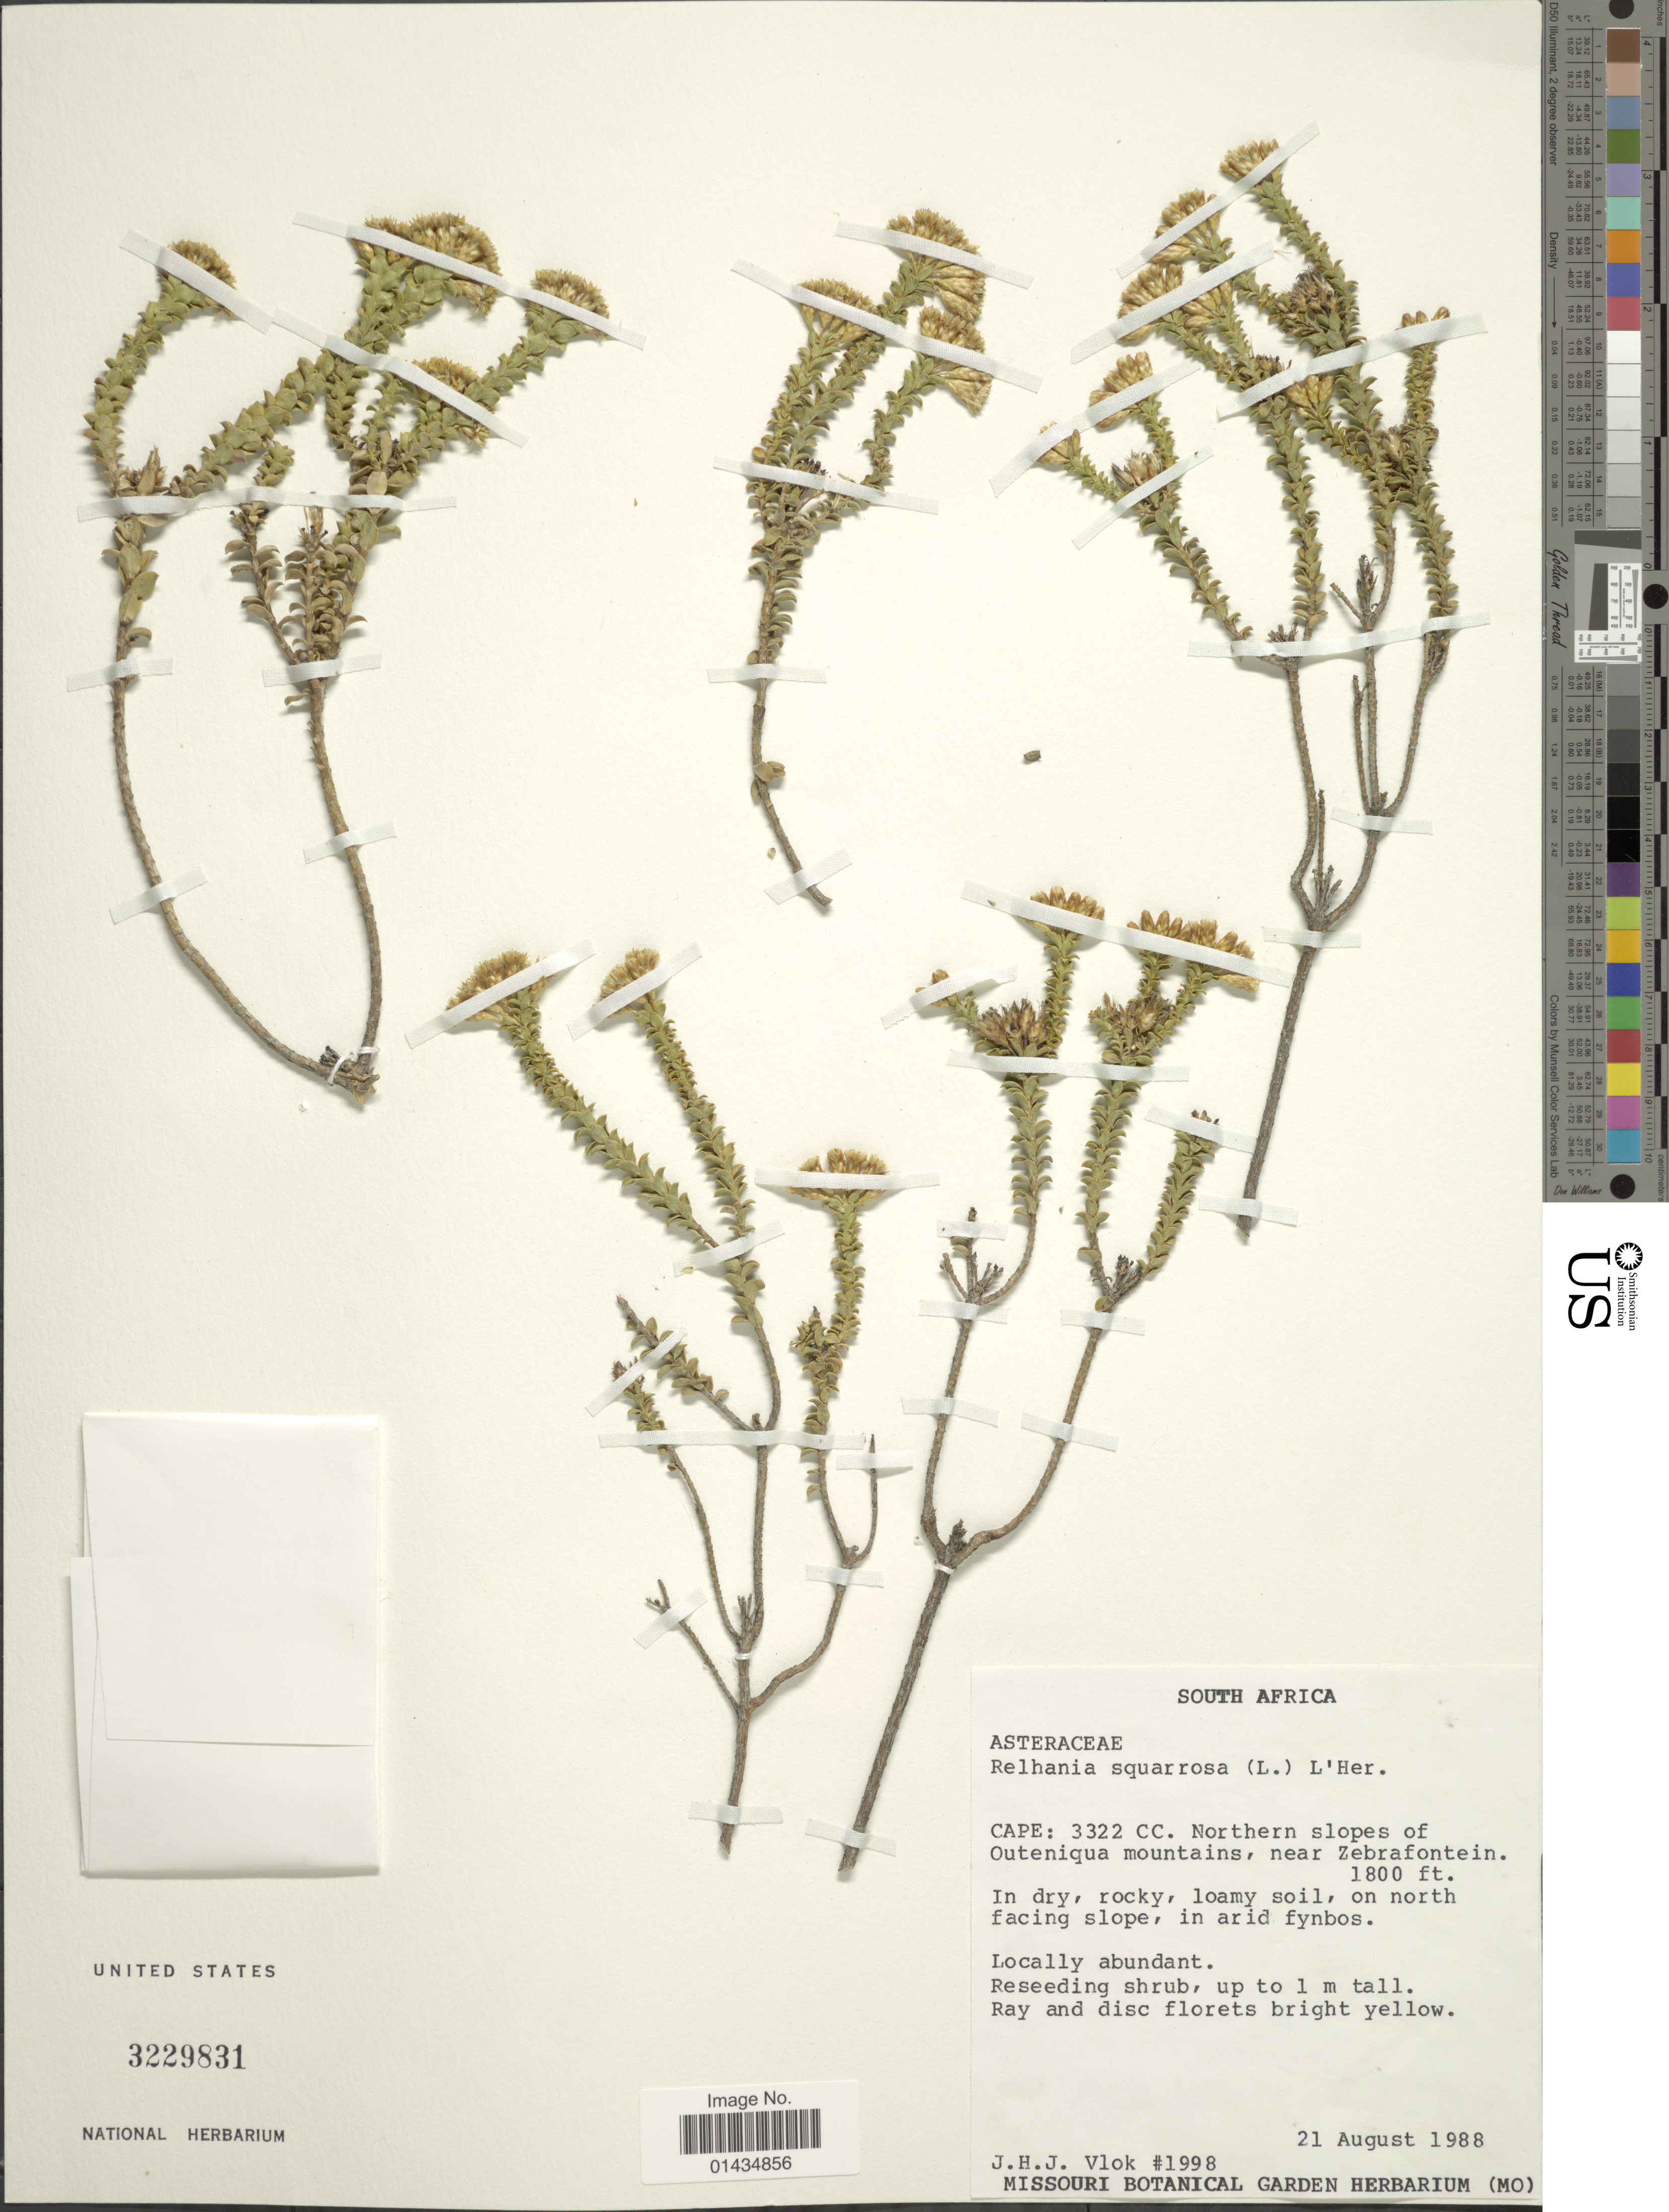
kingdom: Plantae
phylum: Tracheophyta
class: Magnoliopsida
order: Asterales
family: Asteraceae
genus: Relhania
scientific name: Relhania squarrosa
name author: L'Hér.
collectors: J. H. J. Vlok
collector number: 1998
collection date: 1988-08-21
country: South Africa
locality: Cape: 3322 CC. Northern slopes of Outeniqua mountains, near Zebrafontein, on north facing slope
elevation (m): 549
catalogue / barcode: US 3229831